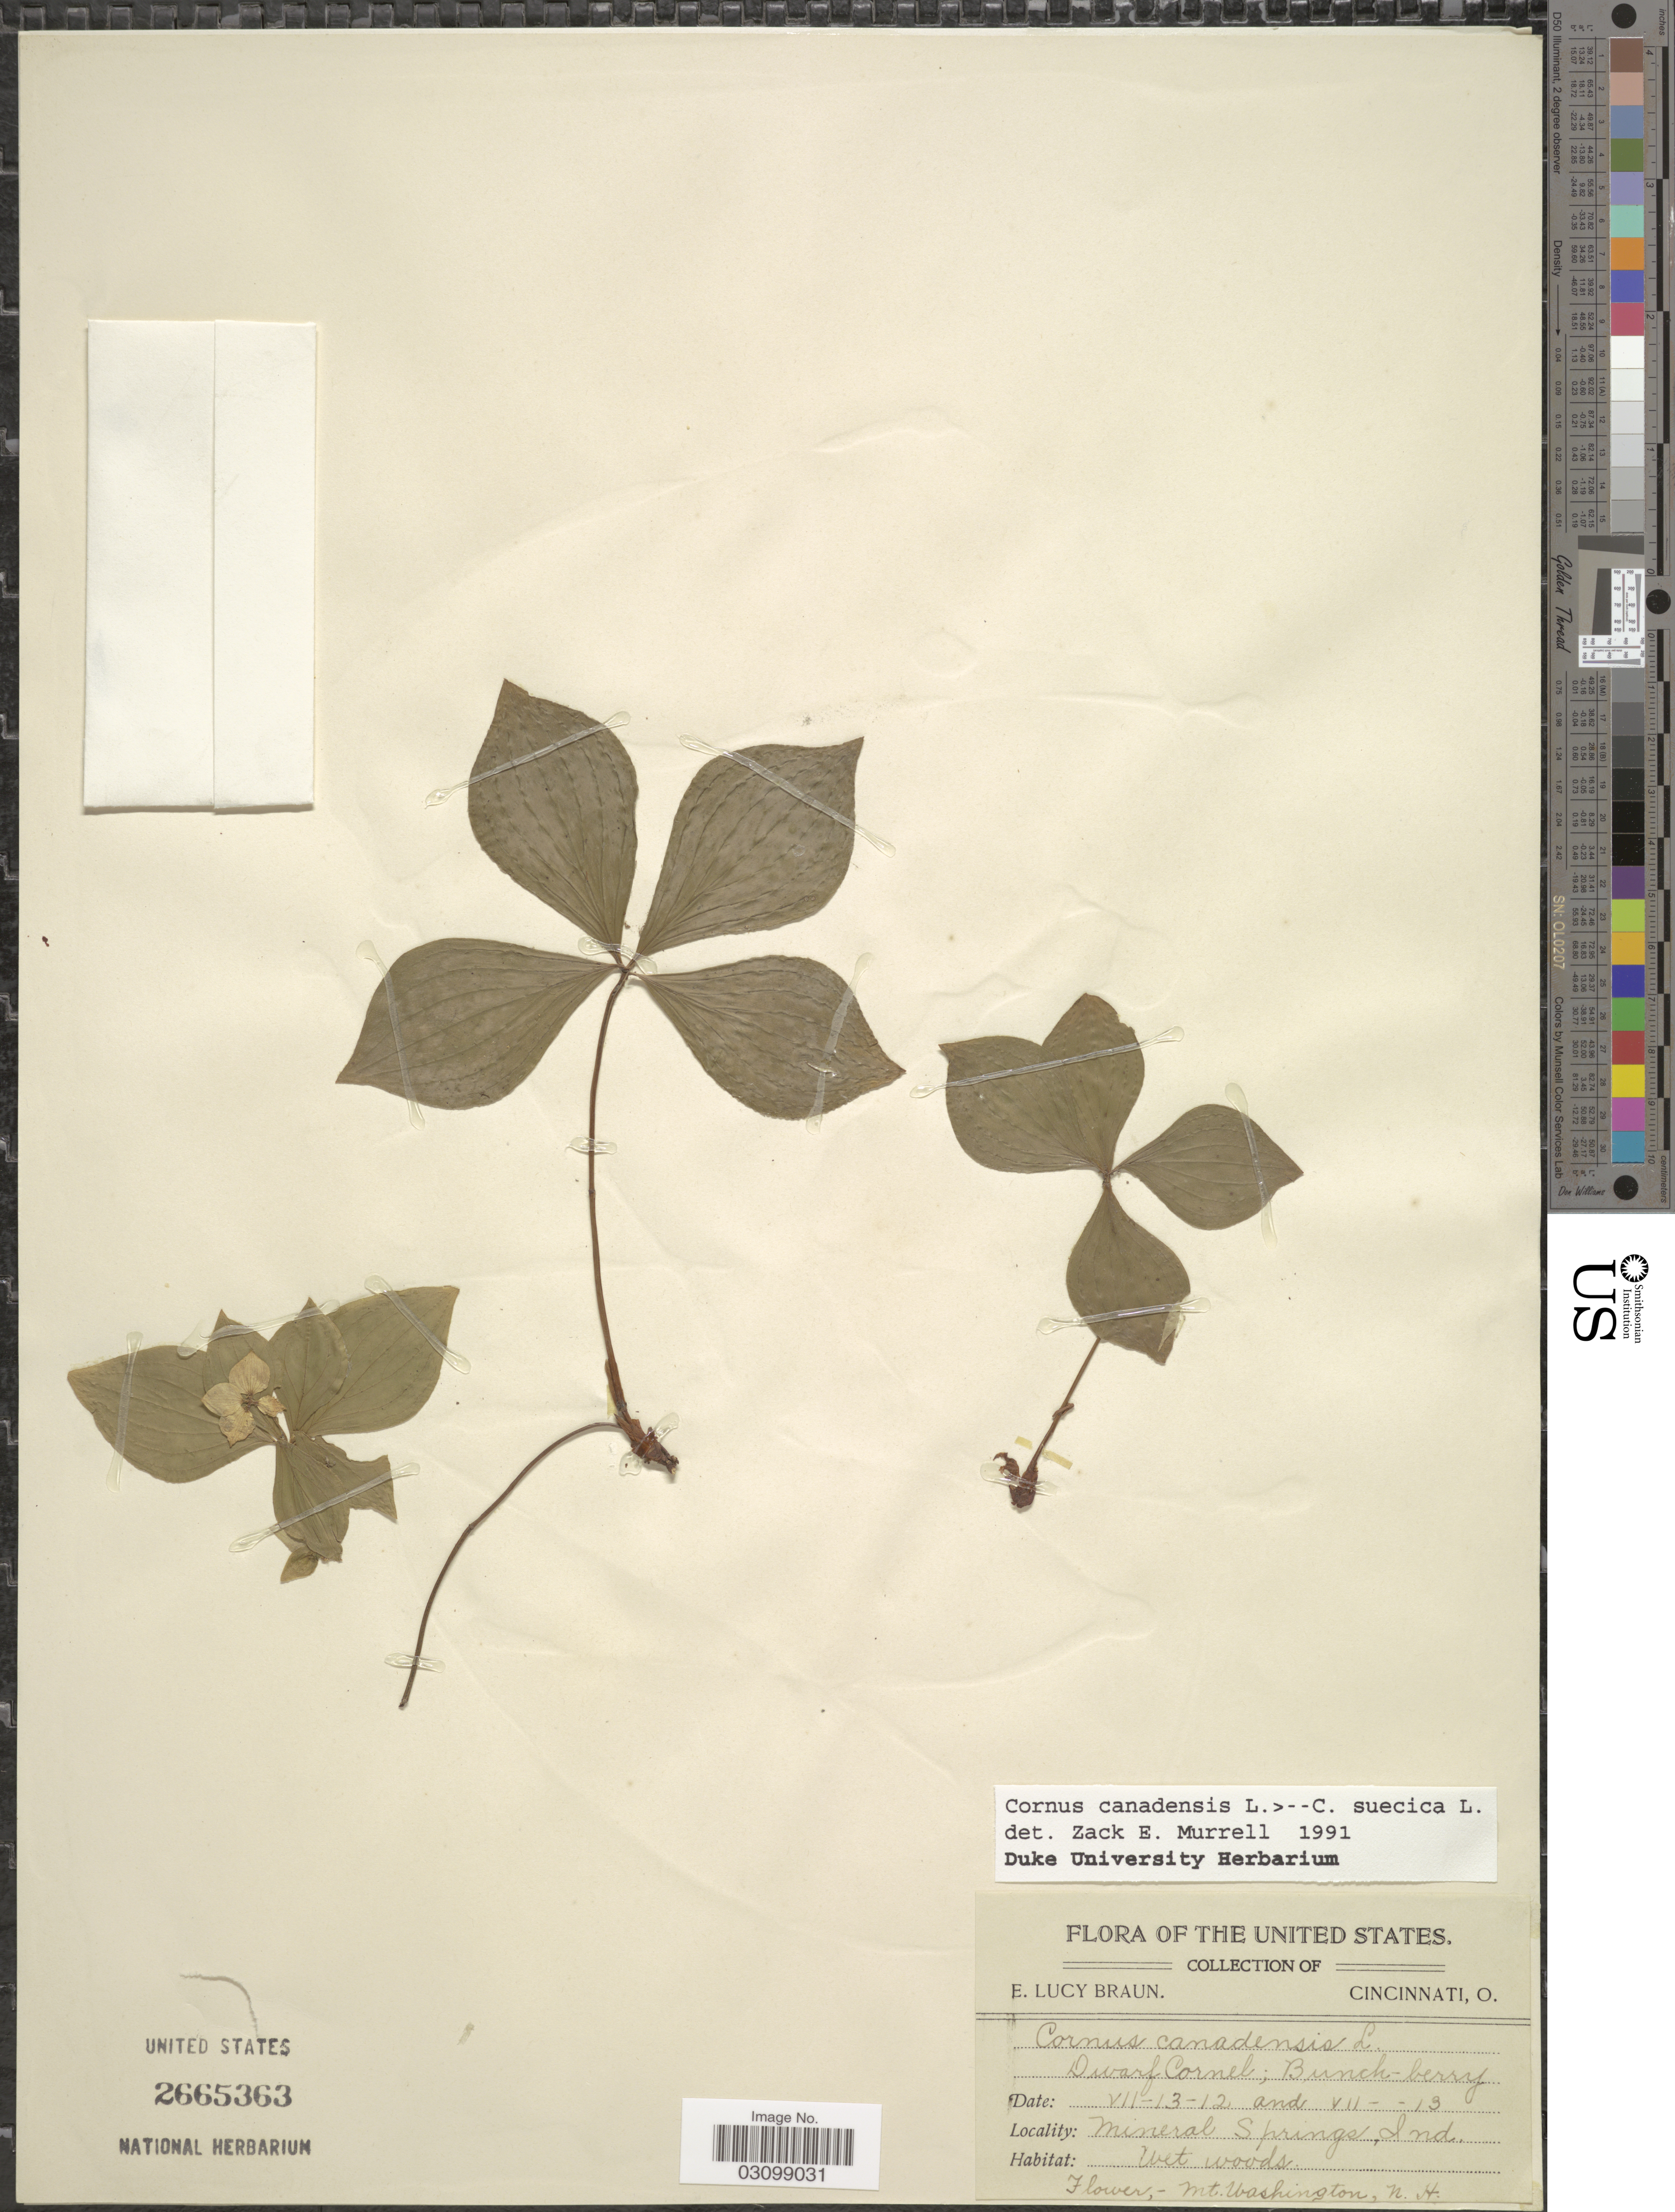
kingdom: Plantae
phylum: Tracheophyta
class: Magnoliopsida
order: Cornales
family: Cornaceae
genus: Cornus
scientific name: Cornus sp.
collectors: E. L. Braun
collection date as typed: Transcribed d/m/y: 13/7/12 to /7/13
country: United States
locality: Mineral Springs, Ind., Mt. Washington, N.H.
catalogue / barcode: US 2665363